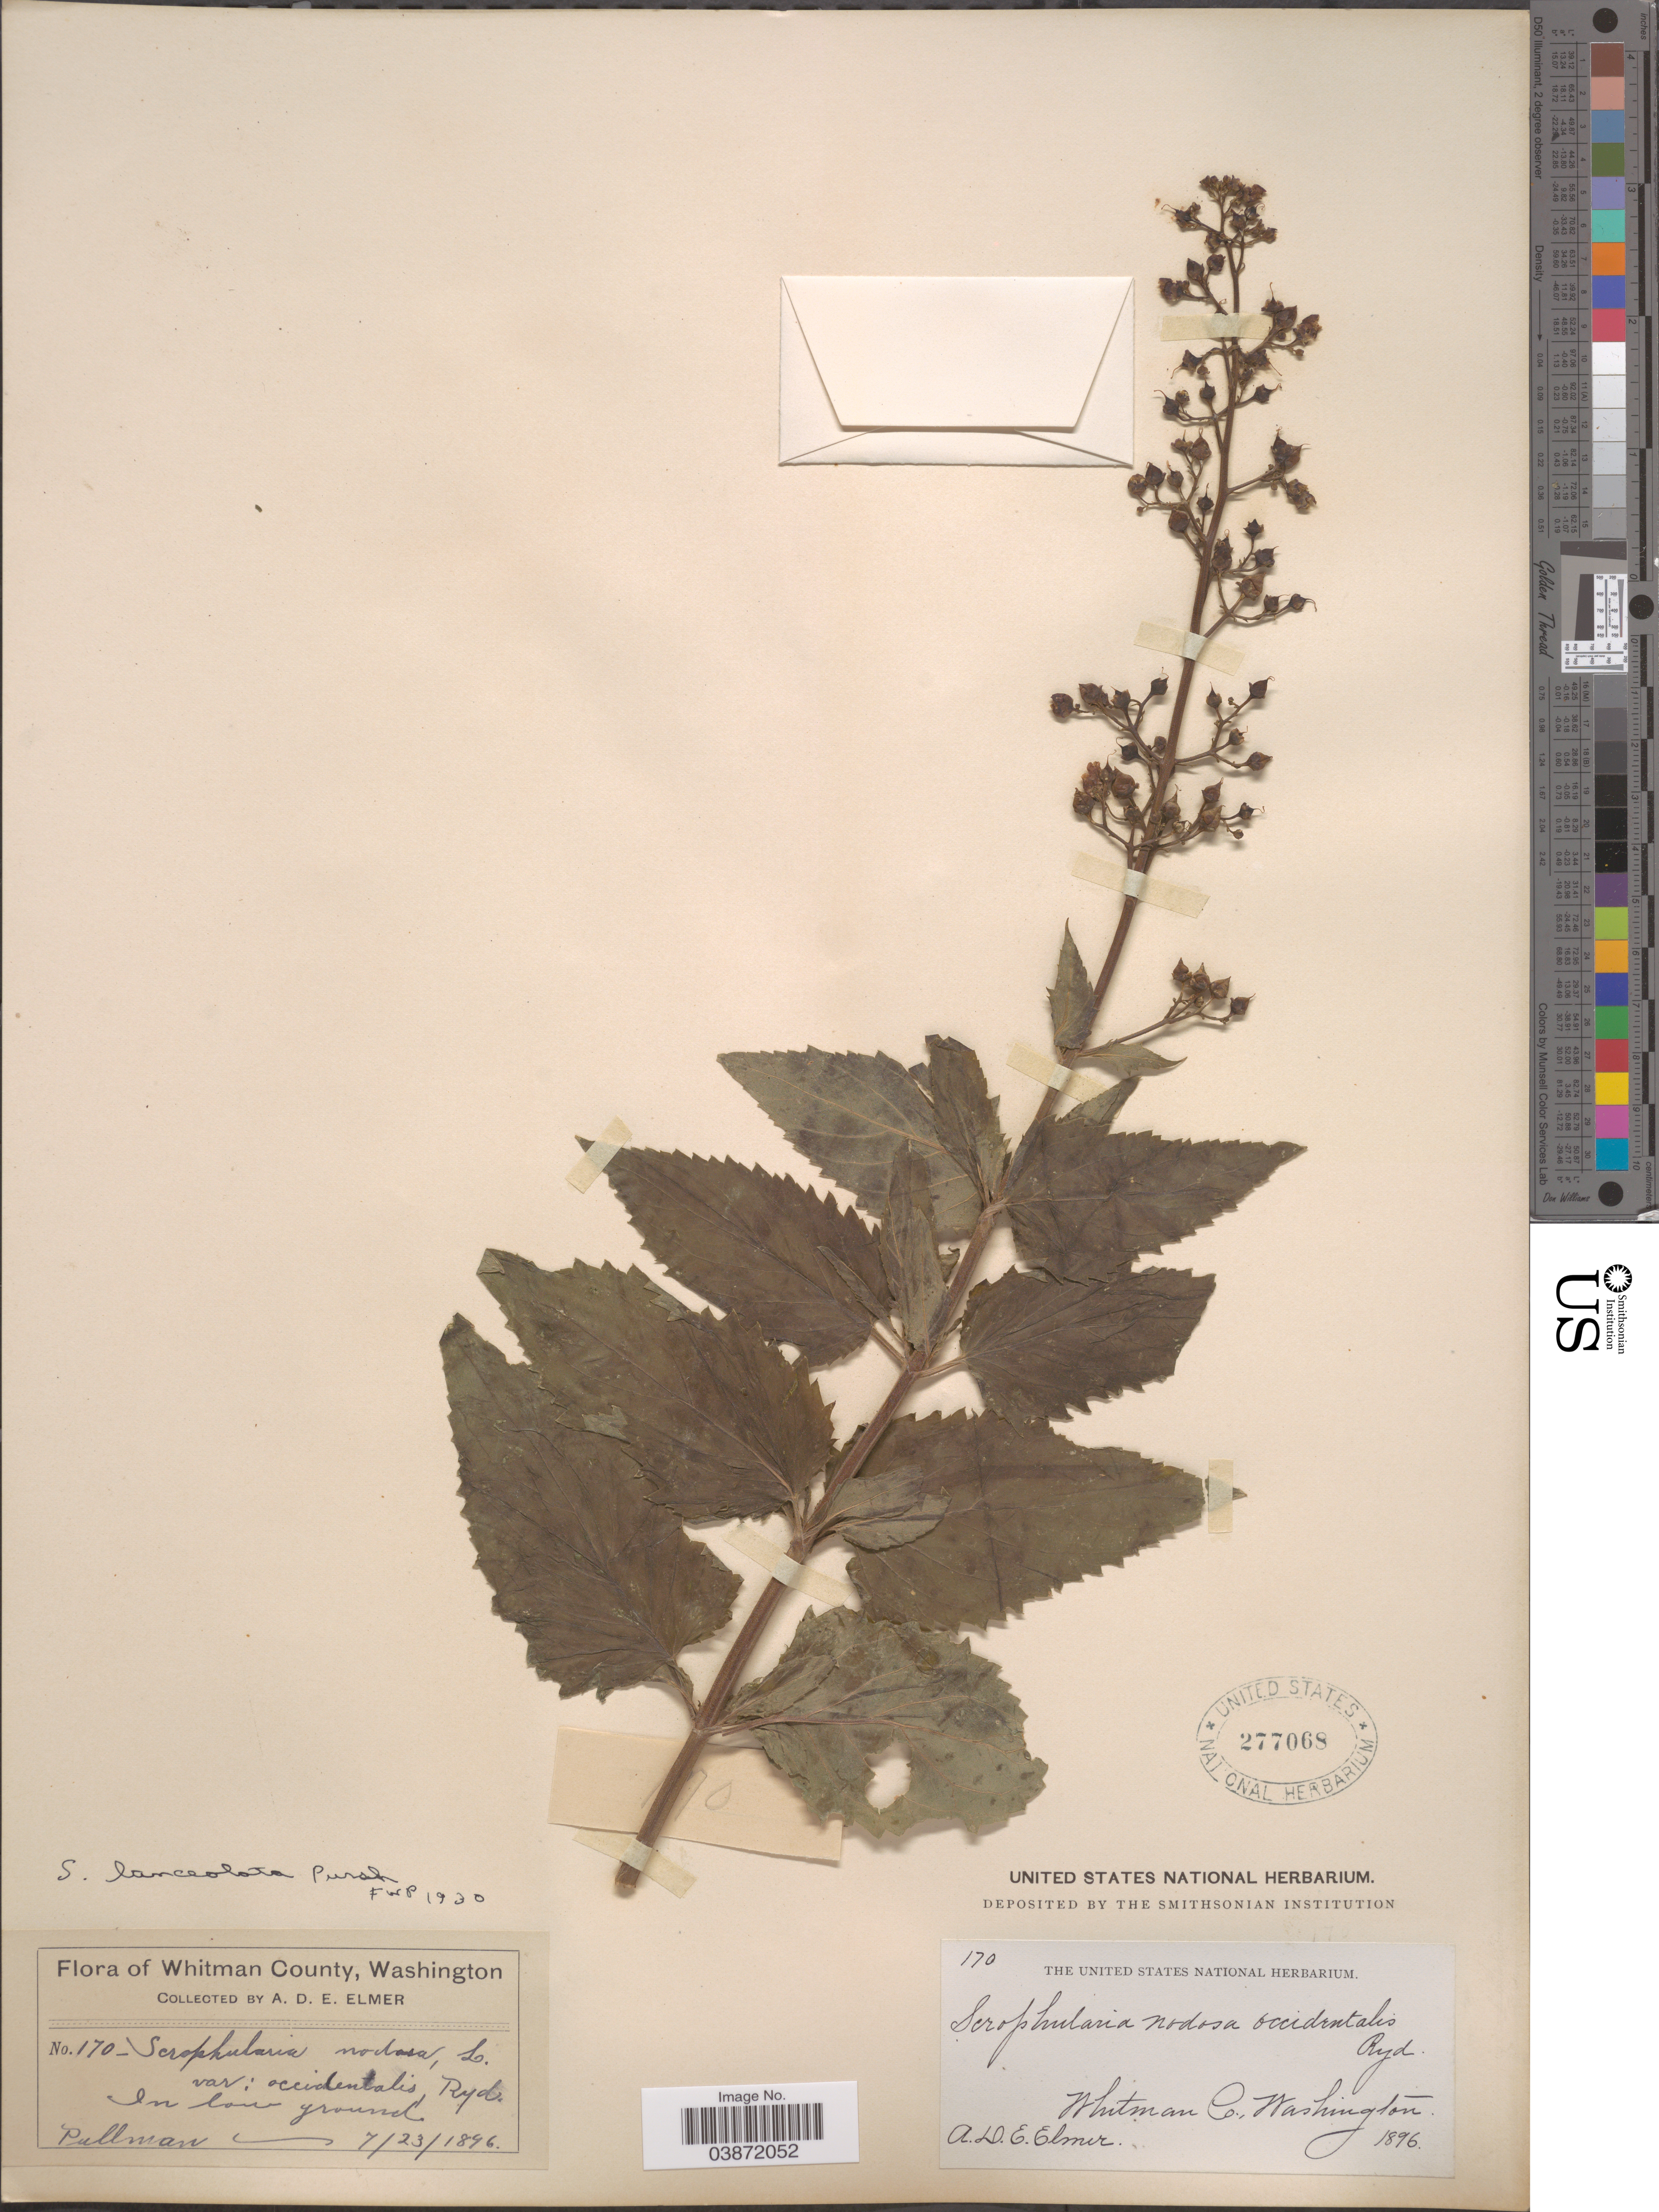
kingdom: Plantae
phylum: Tracheophyta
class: Magnoliopsida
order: Lamiales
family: Scrophulariaceae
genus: Scrophularia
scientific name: Scrophularia lanceolata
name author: Pursh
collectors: A. D. E. Elmer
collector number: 170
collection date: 1896-07-23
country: United States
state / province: Washington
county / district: Whitman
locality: Whitman County. Pullman.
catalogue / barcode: US 277068